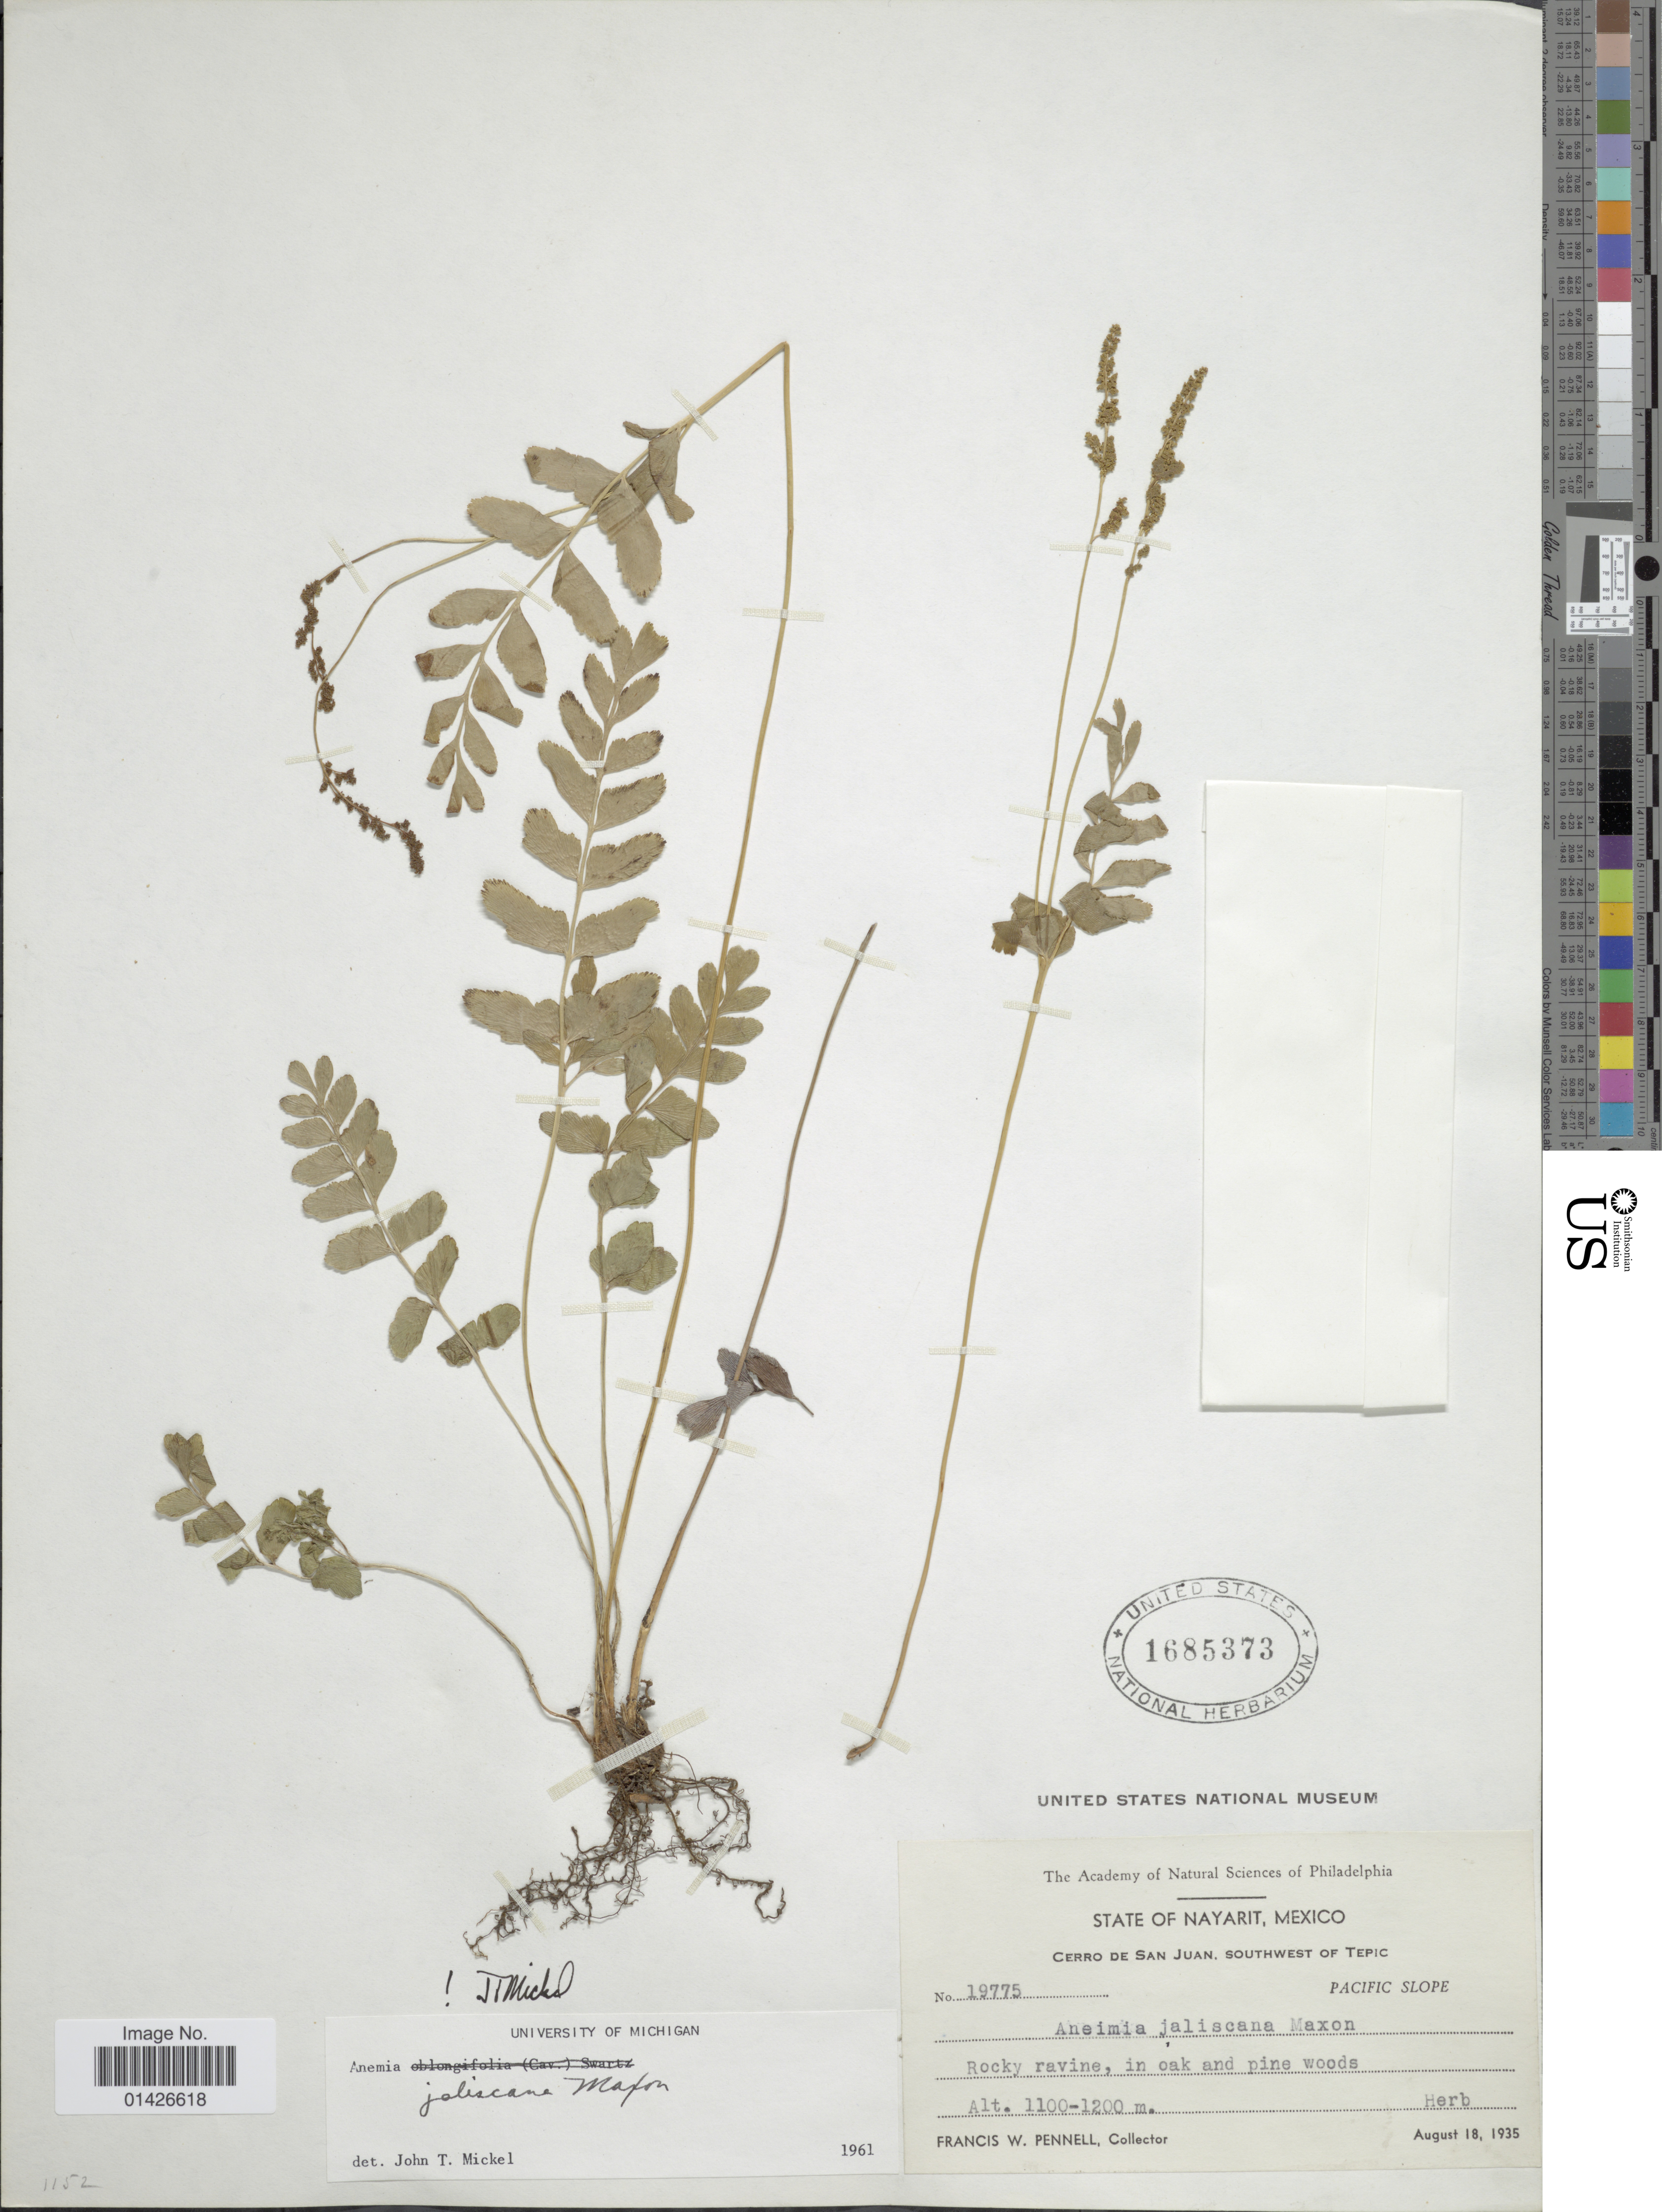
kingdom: Plantae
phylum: Tracheophyta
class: Polypodiopsida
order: Schizaeales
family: Anemiaceae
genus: Anemia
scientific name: Anemia jaliscana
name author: Maxon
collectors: F. W. Pennell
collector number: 19775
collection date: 1935-08-18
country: Mexico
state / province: Nayarit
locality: Cerro de San Juan, Southwest of Tepic, Pacific Slope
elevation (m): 1100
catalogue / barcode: US 1685373